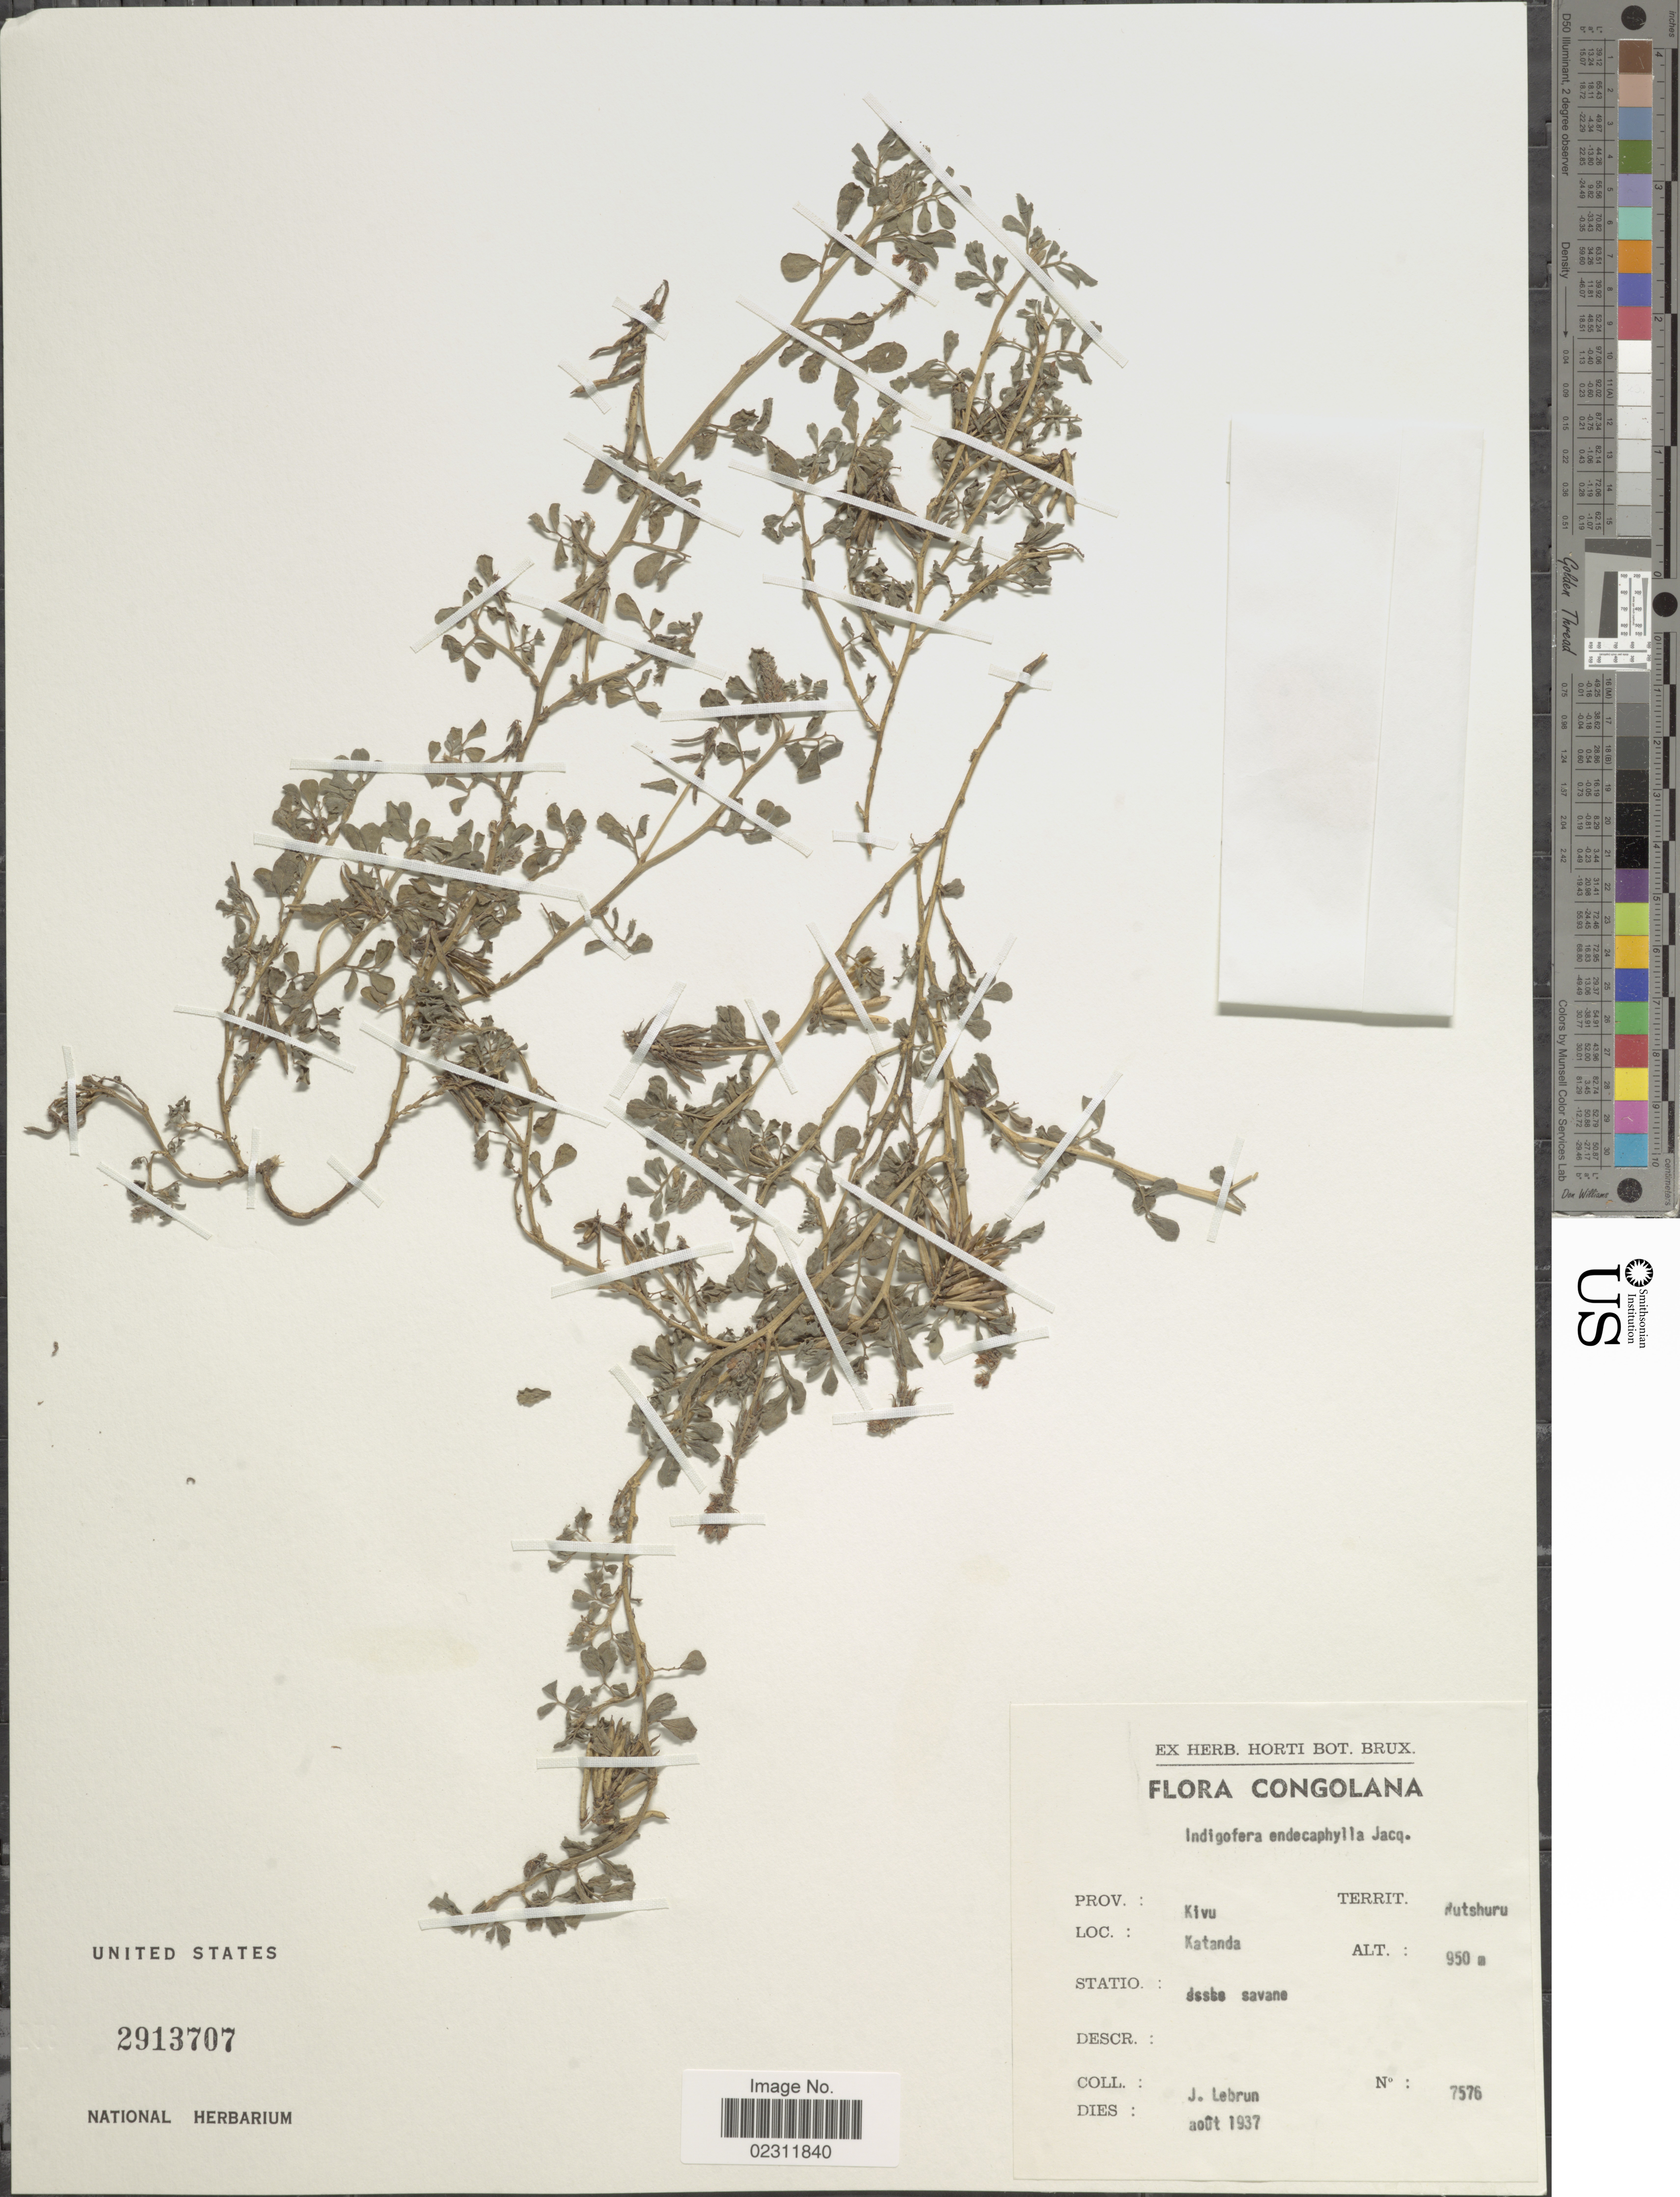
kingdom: Plantae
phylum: Tracheophyta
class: Magnoliopsida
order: Fabales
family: Fabaceae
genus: Indigofera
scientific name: Indigofera hendecaphylla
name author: Jacq.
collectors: J. A. Lebrun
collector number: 7576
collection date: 1937-08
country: Congo, Democratic Republic of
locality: Congolana, Prov Kivu, Rutshuru, Katanda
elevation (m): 950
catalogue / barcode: US 2913707